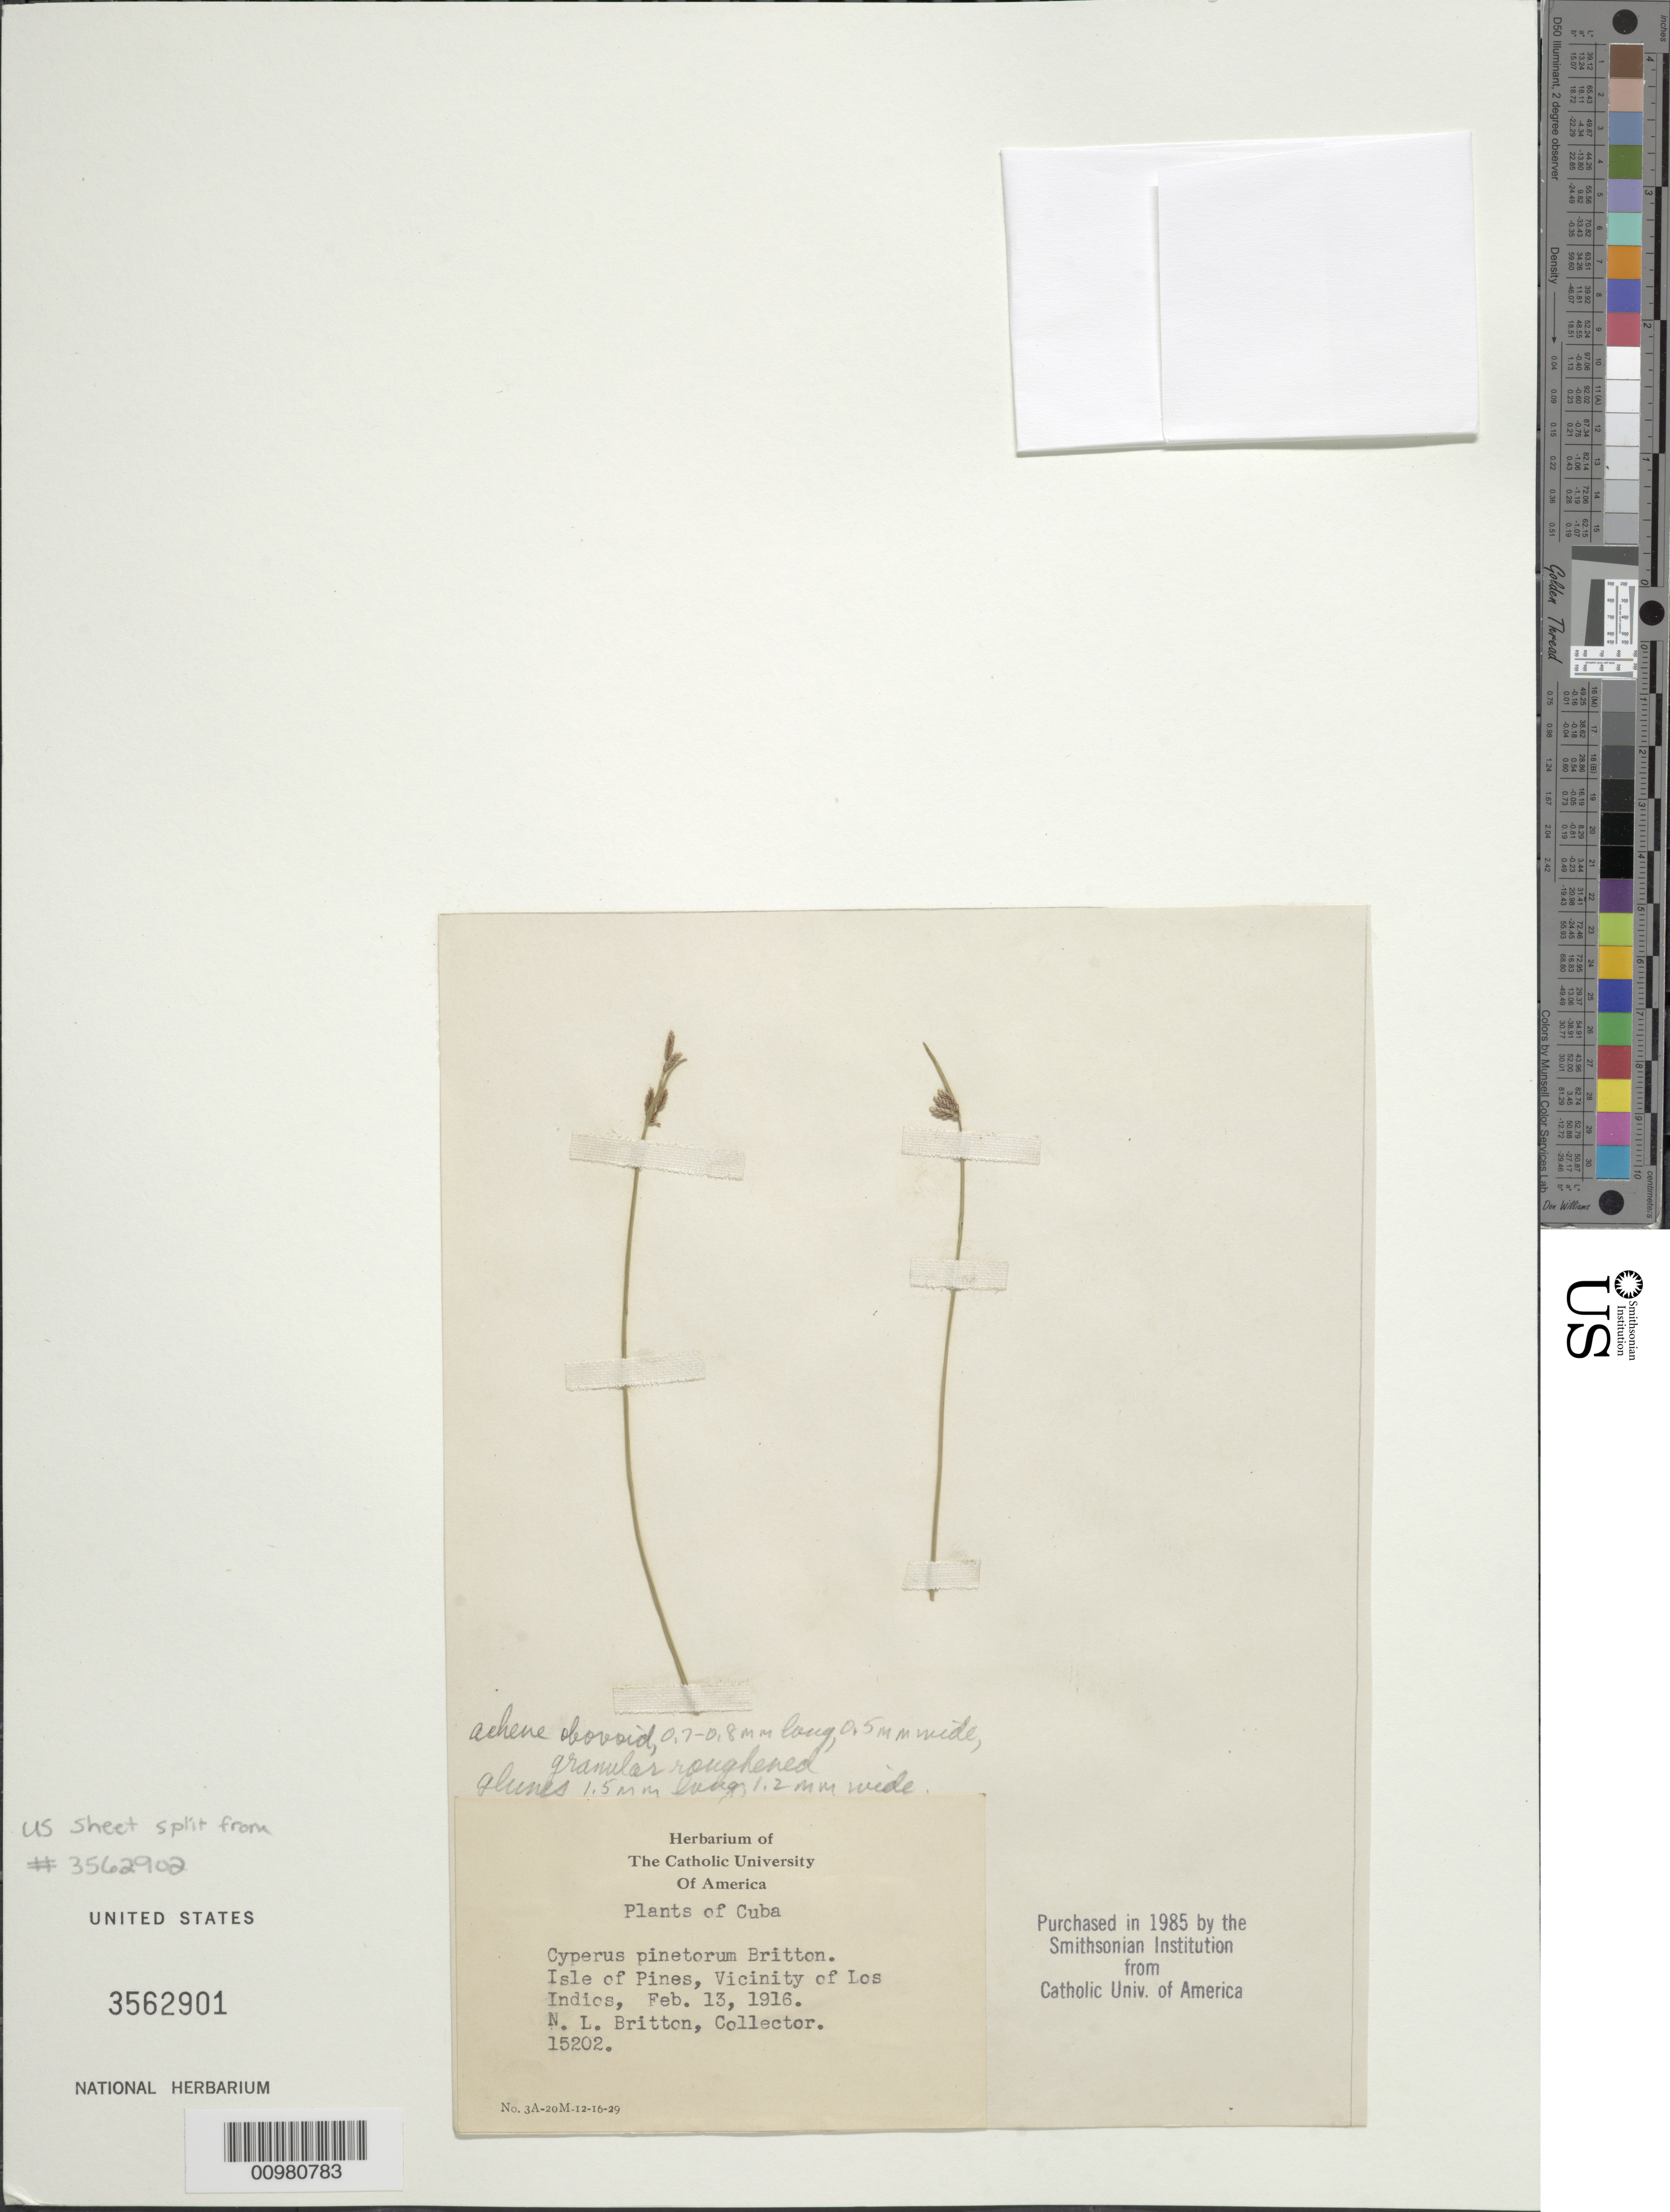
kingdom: Plantae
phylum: Tracheophyta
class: Liliopsida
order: Poales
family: Cyperaceae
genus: Cyperus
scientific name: Cyperus pinetorum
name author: Britton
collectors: N. Britton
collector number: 15202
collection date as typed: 13 Feb 1916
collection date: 1916-02-13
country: Cuba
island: Isla de la Juventud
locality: vicinity of Los Indios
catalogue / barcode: US 3562901